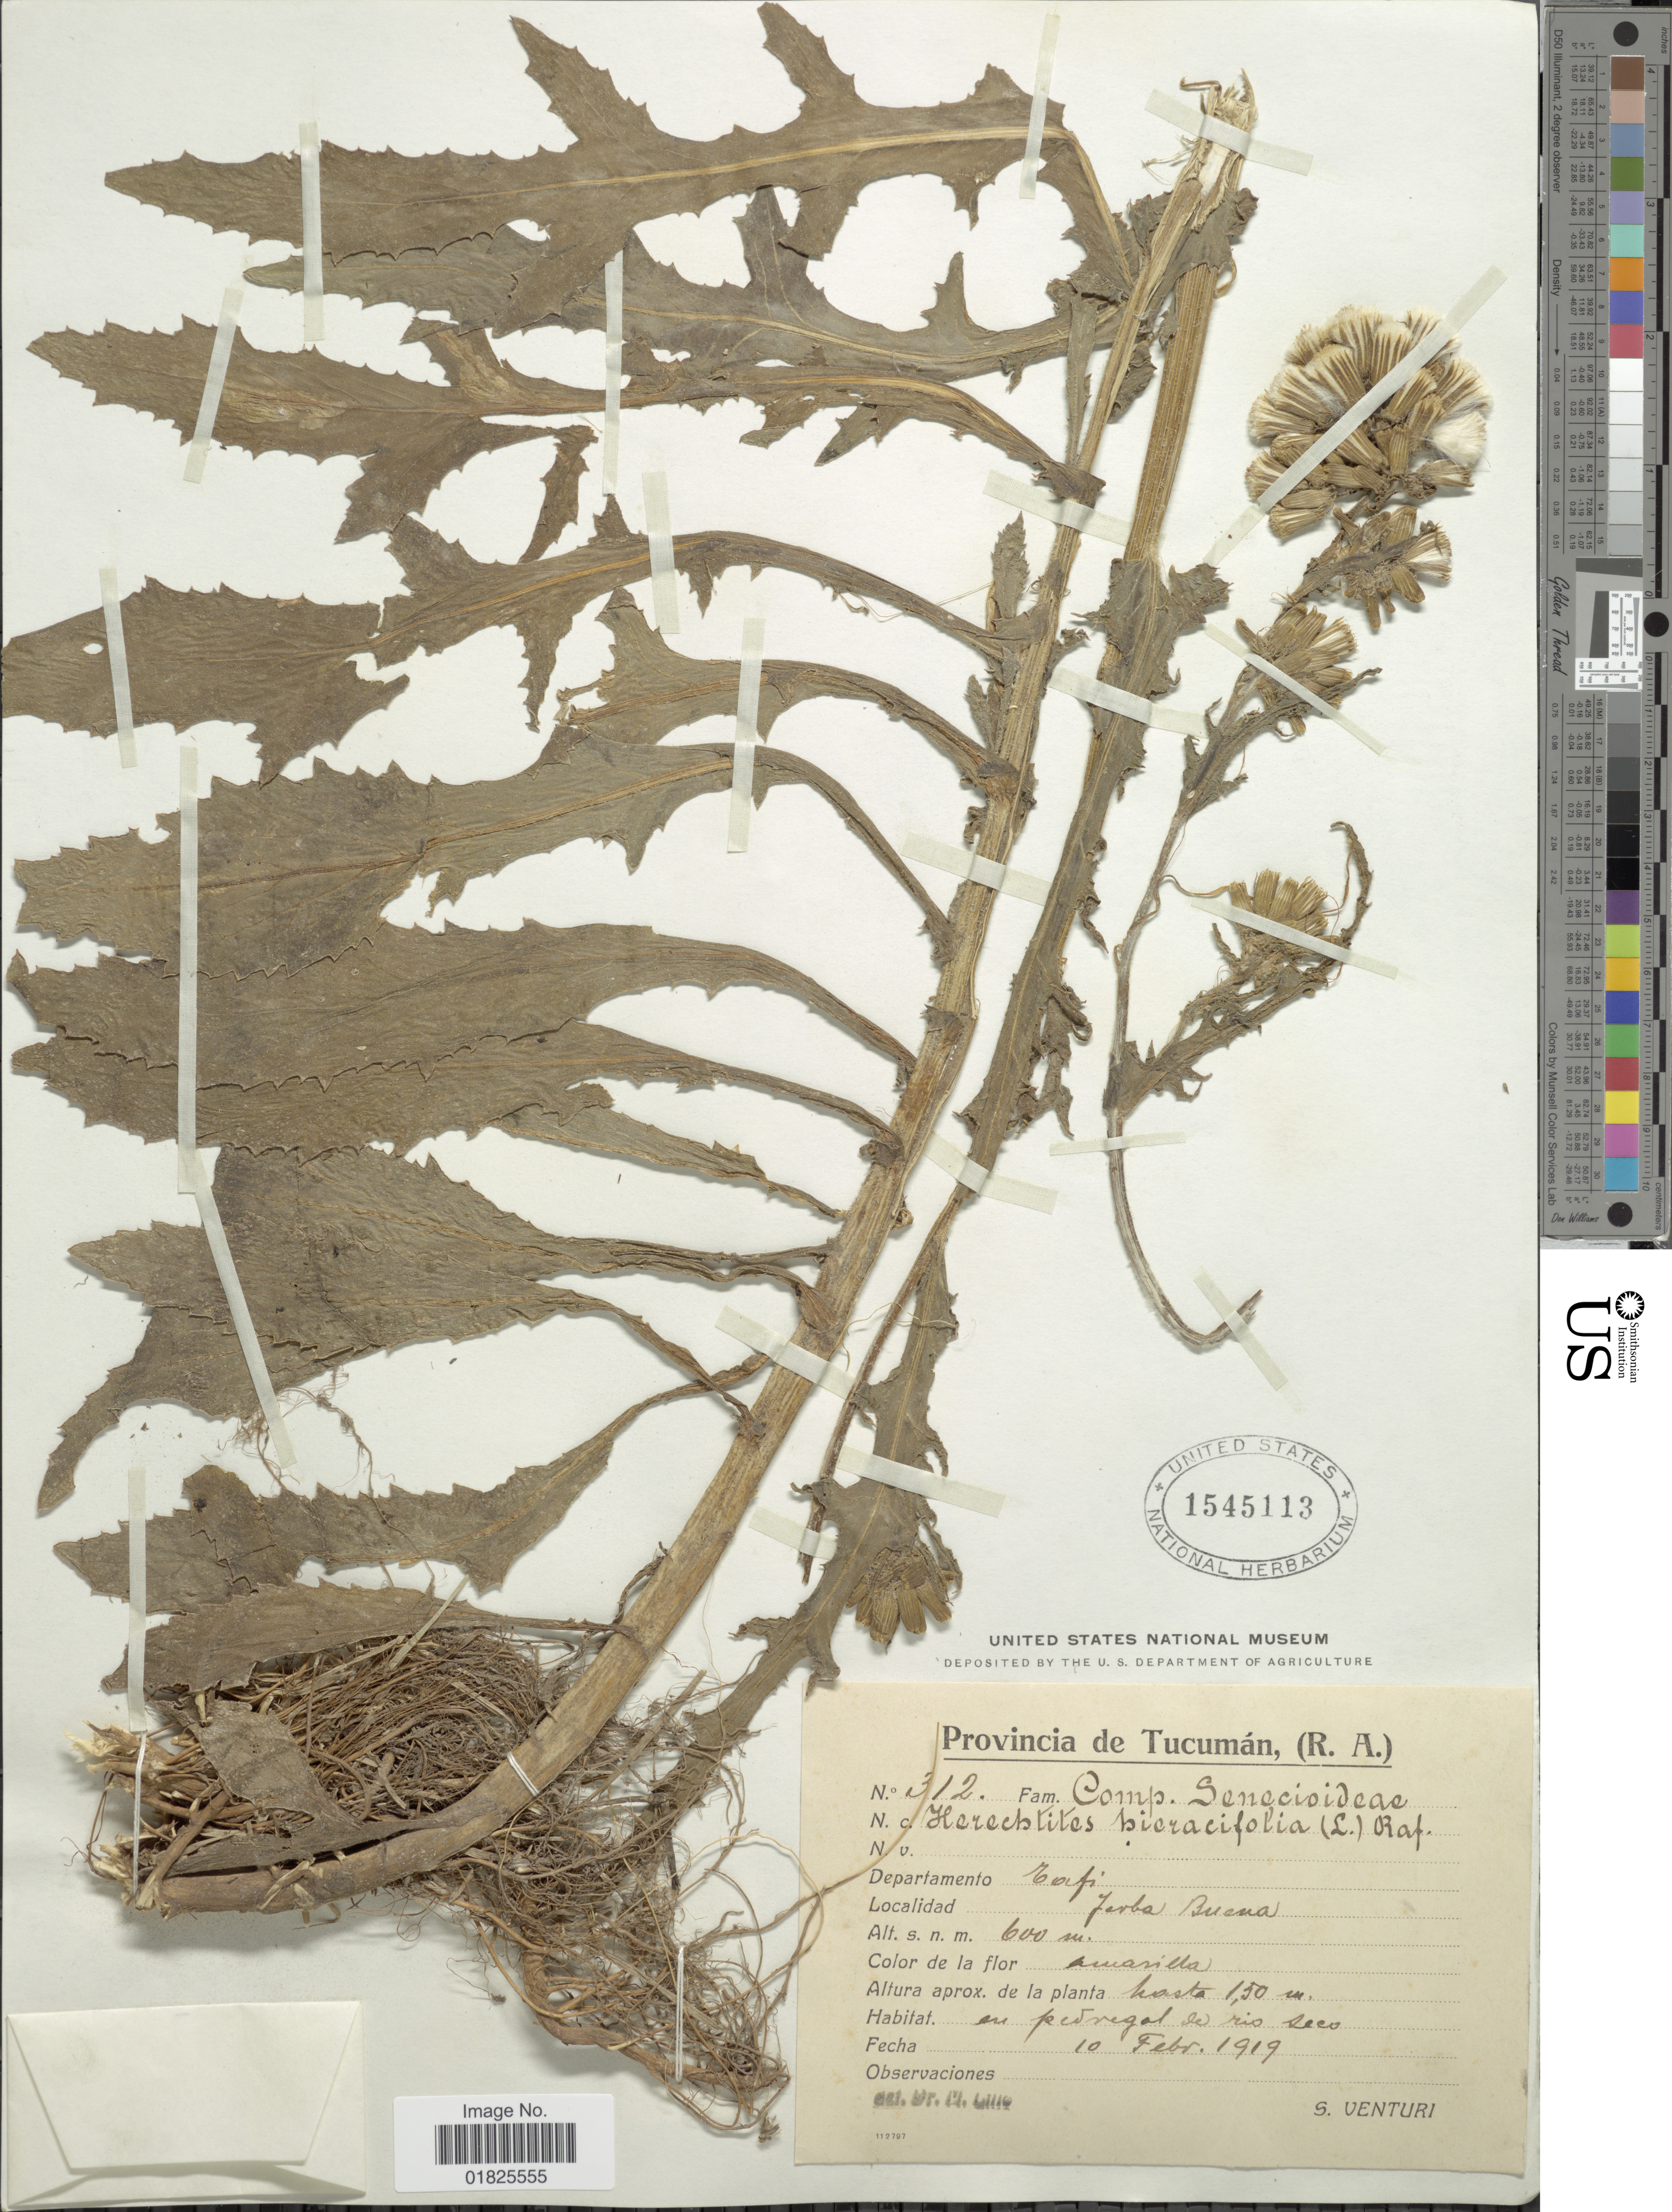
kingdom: Plantae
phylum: Tracheophyta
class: Magnoliopsida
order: Asterales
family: Asteraceae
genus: Erechtites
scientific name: Erechtites hieraciifolius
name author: (L.) Raf. ex DC.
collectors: S. Venturi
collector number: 312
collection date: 1919-02-10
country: Argentina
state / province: Tucuman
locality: Departamento Tafi, Jerba Buena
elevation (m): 600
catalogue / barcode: US 1545113